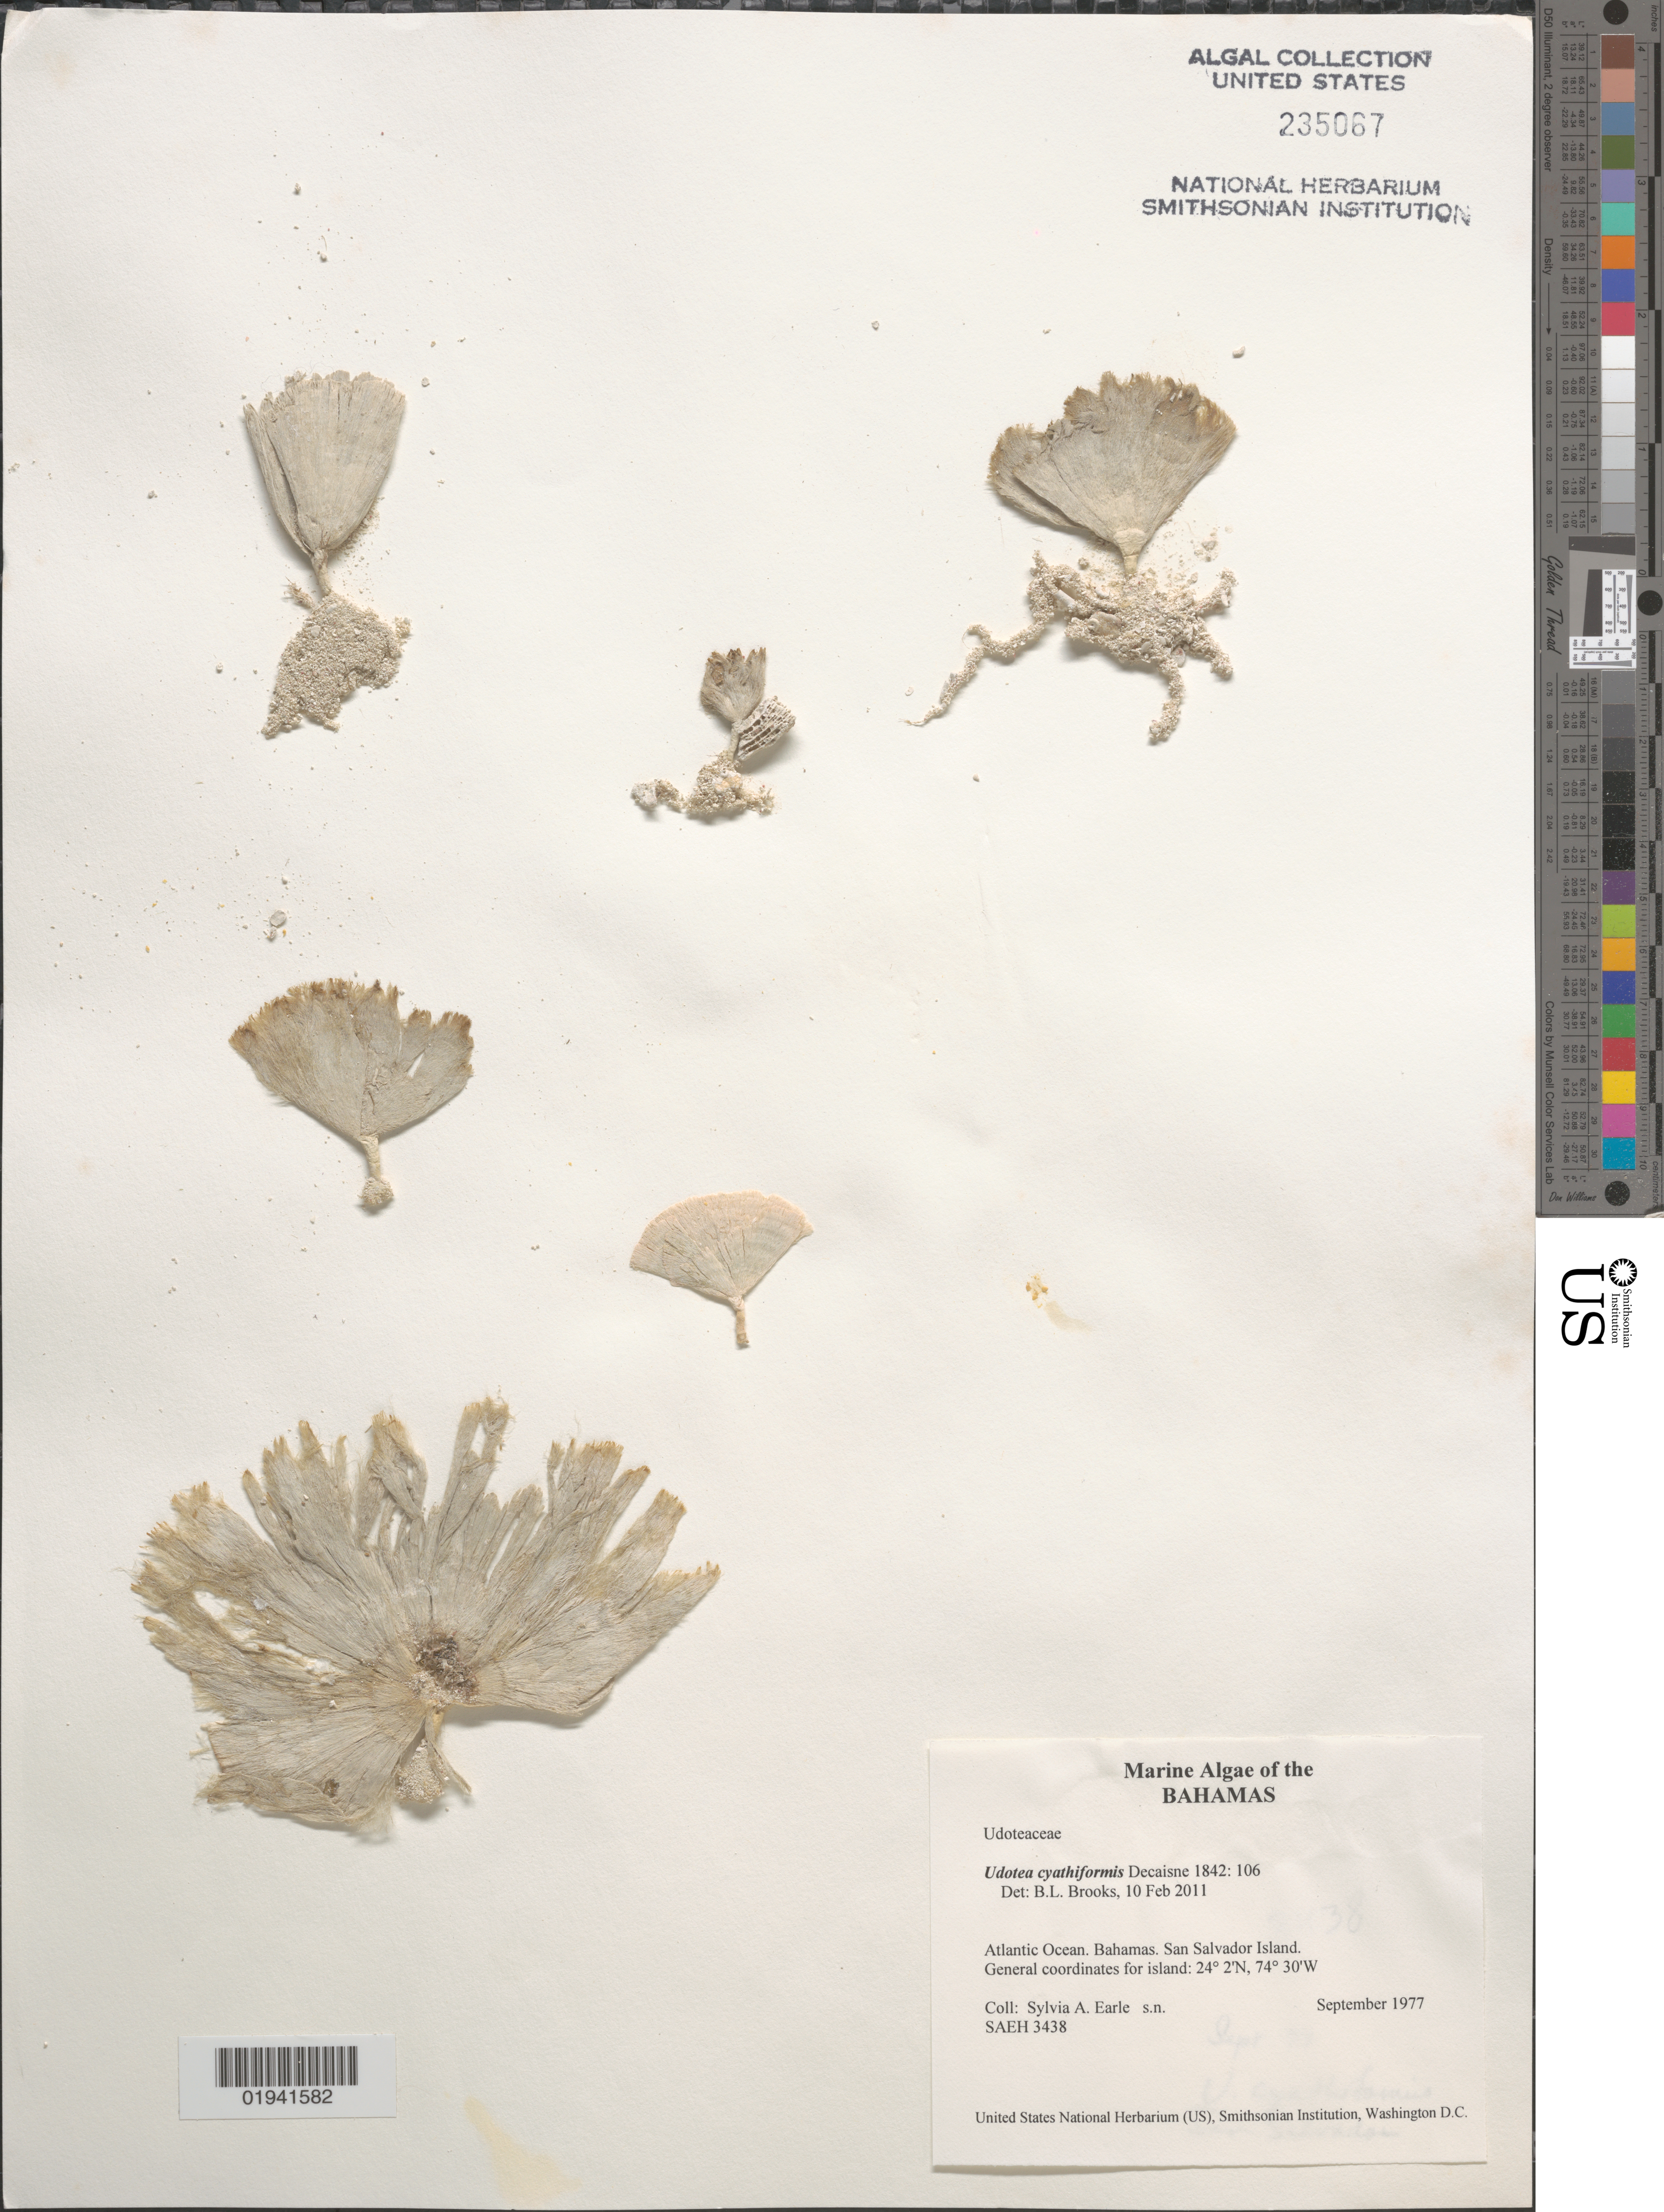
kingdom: Plantae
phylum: Chlorophyta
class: Ulvophyceae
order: Bryopsidales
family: Udoteaceae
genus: Udotea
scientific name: Udotea cyathiformis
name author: Decne.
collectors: S. A. Earle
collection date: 1977-09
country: Bahamas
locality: Atlantic Ocean. San Salvador Island.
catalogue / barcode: US 235067